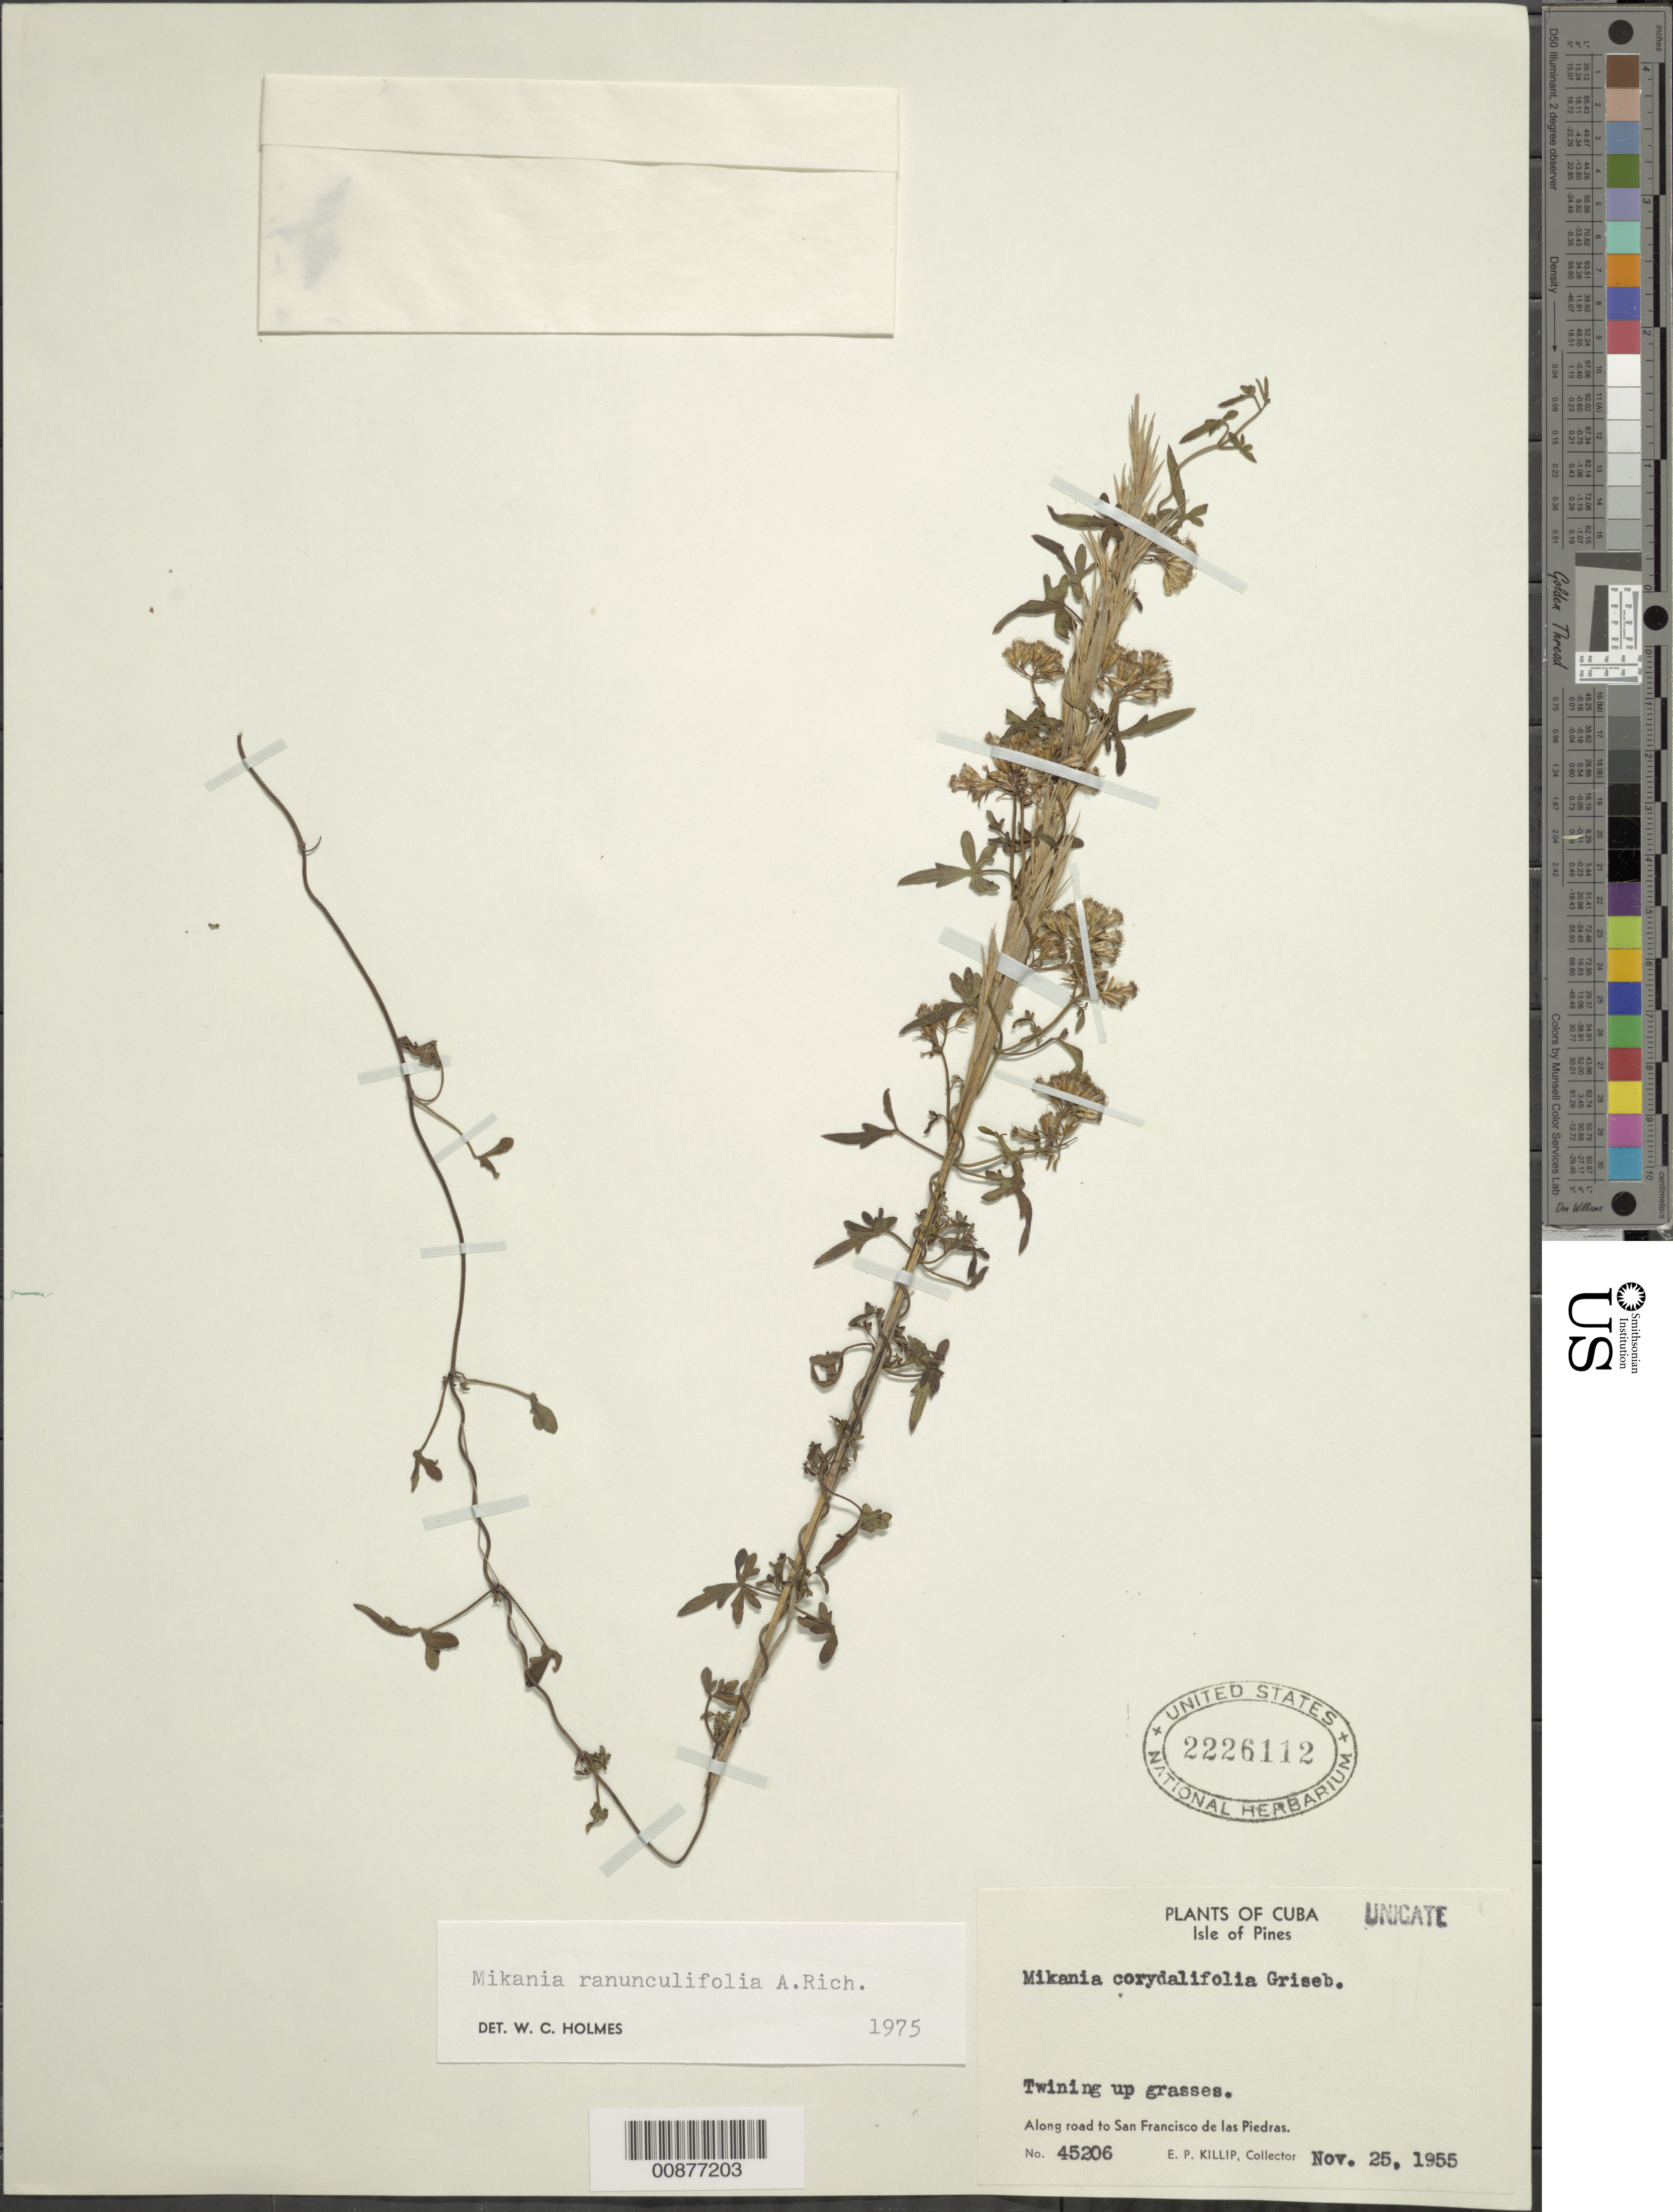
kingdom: Plantae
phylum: Tracheophyta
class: Magnoliopsida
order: Asterales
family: Asteraceae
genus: Mikania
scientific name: Mikania ranunculifolia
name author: A. Rich.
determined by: Holmes, Walter C., (BAYLU), Baylor University (UNITED STATES)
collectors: E. P. Killip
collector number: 45206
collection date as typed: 25 Nov 1955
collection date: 1955-11-25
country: Cuba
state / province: Isla de La Juventud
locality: Along road to San Francisco de las Piedras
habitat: Twining up grasses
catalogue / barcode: US 2226112